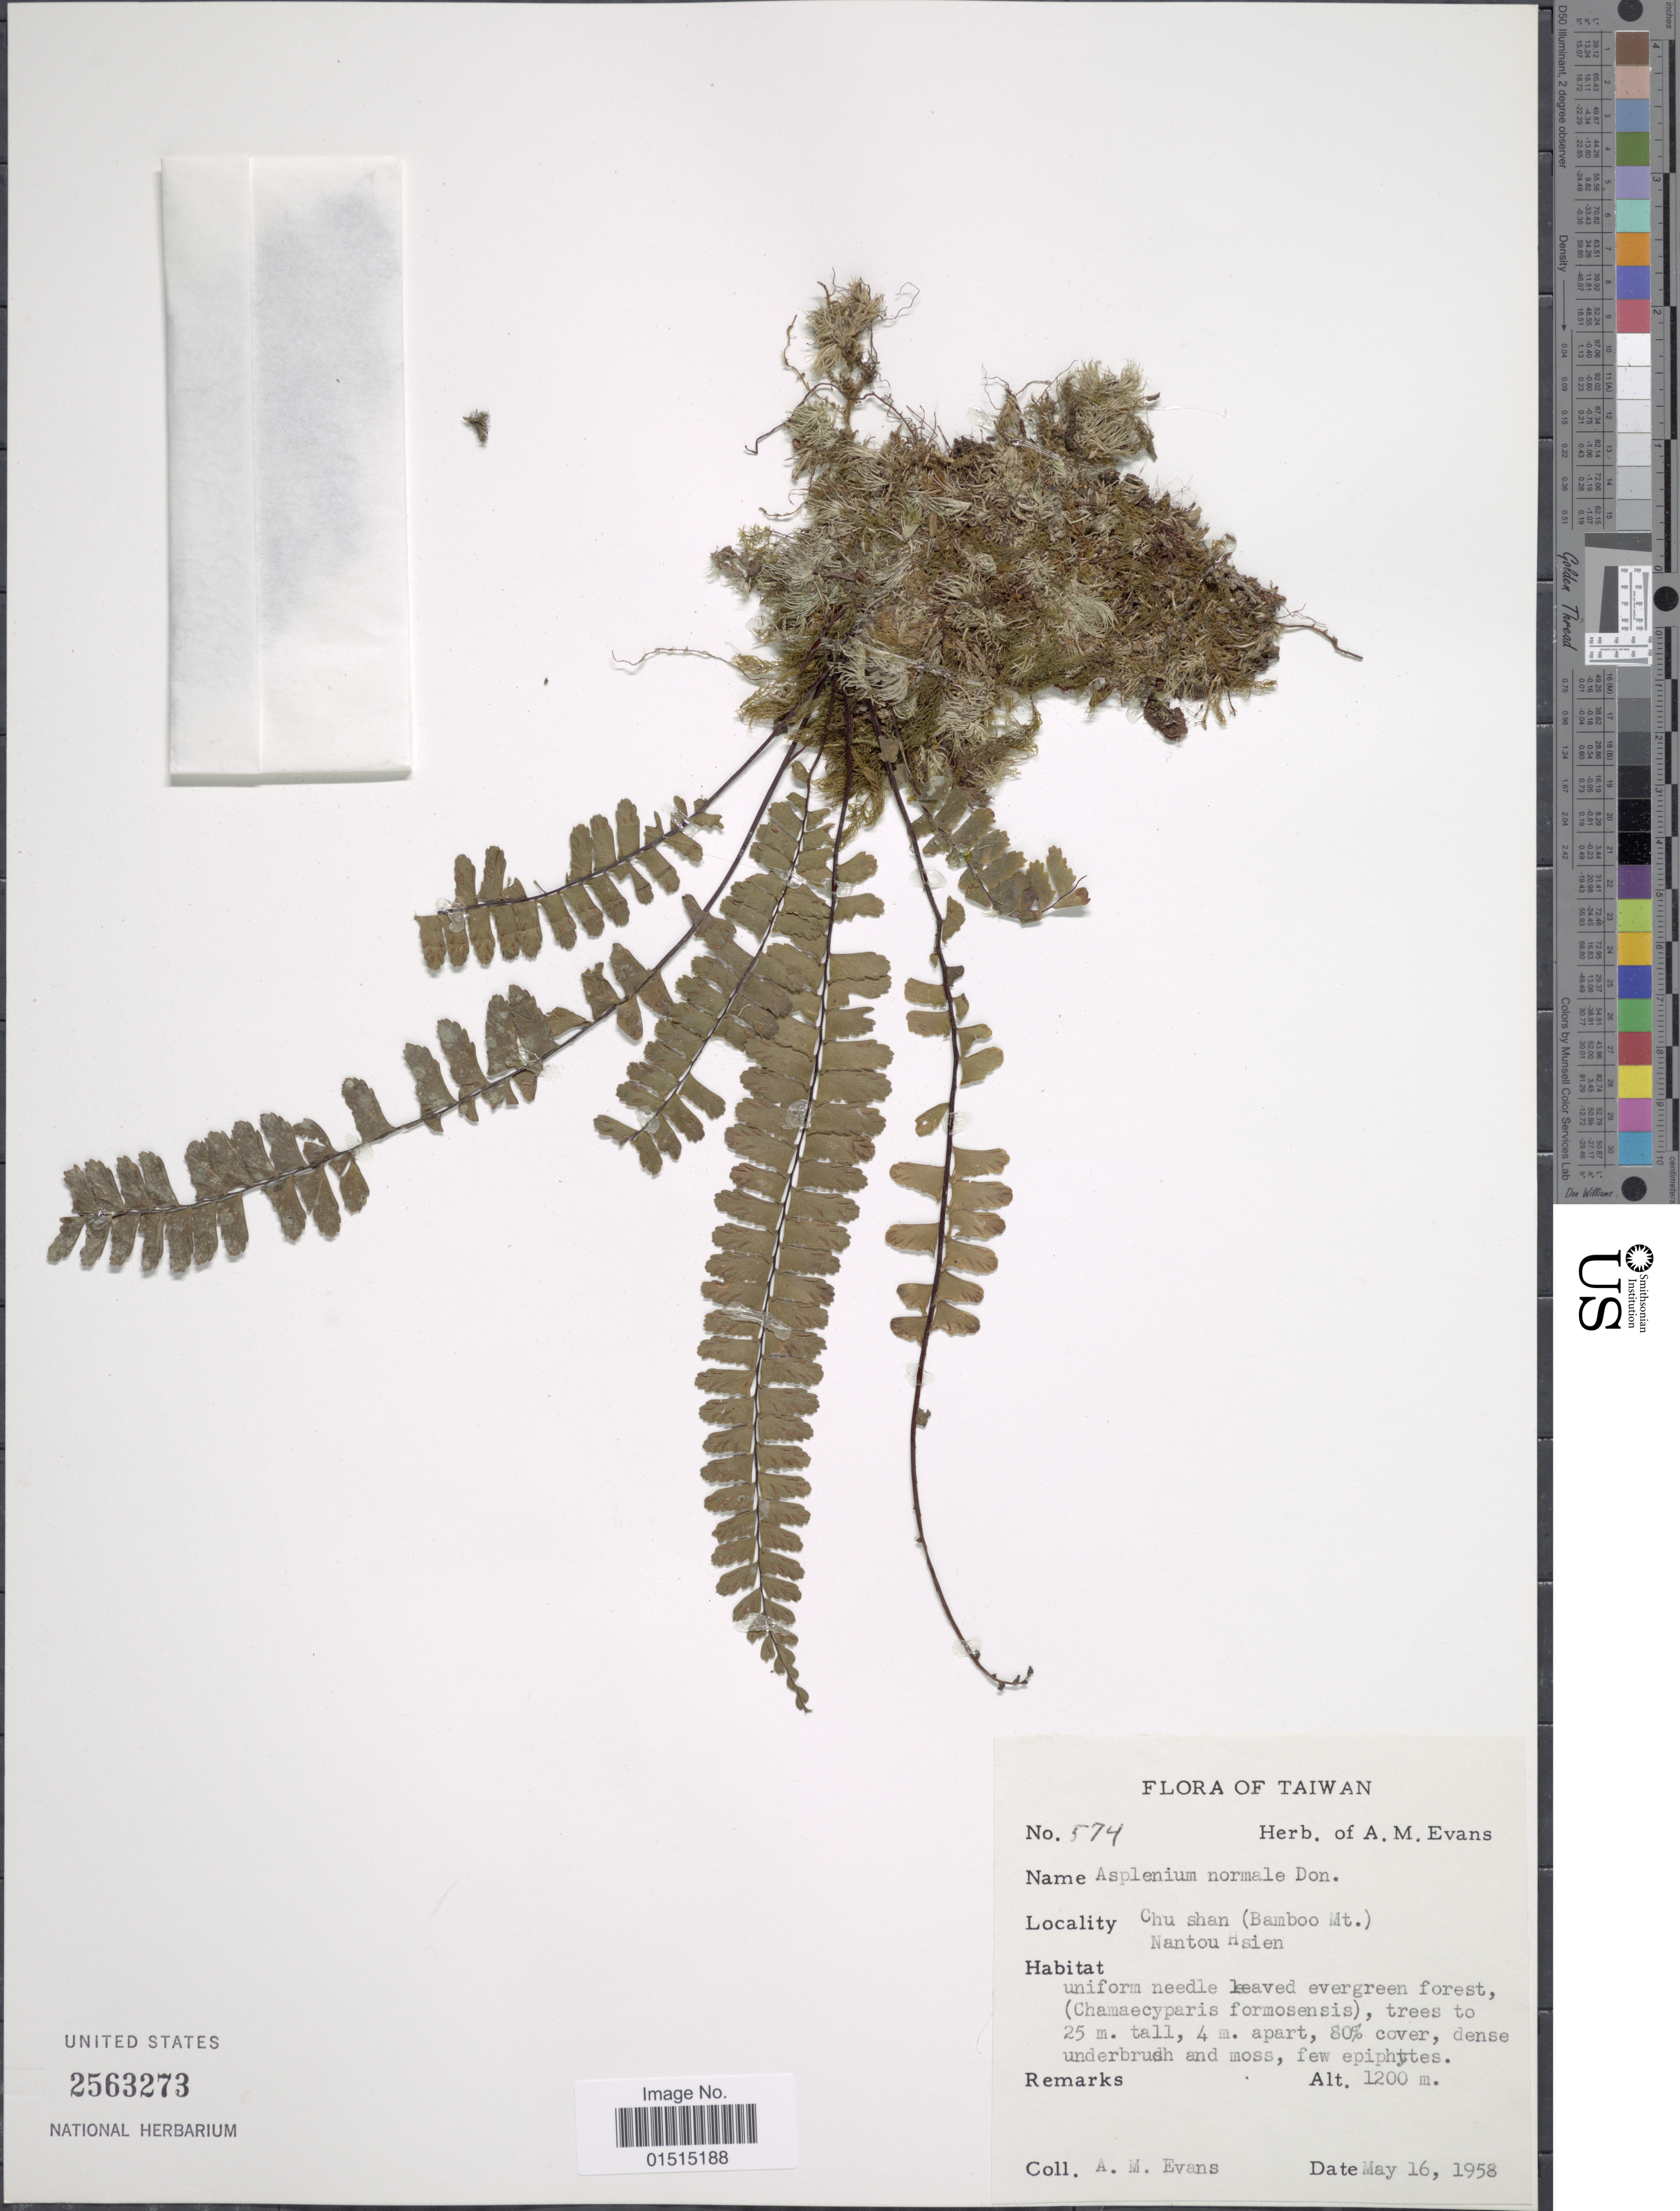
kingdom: Plantae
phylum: Tracheophyta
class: Polypodiopsida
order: Polypodiales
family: Aspleniaceae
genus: Asplenium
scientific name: Asplenium normale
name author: D. Don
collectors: A. M. Evans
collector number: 574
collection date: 1958-05-16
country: Taiwan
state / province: Nantou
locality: Chu shan (Bamboo Mt.) Nantou Hsien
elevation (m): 1200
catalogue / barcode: US 2563273